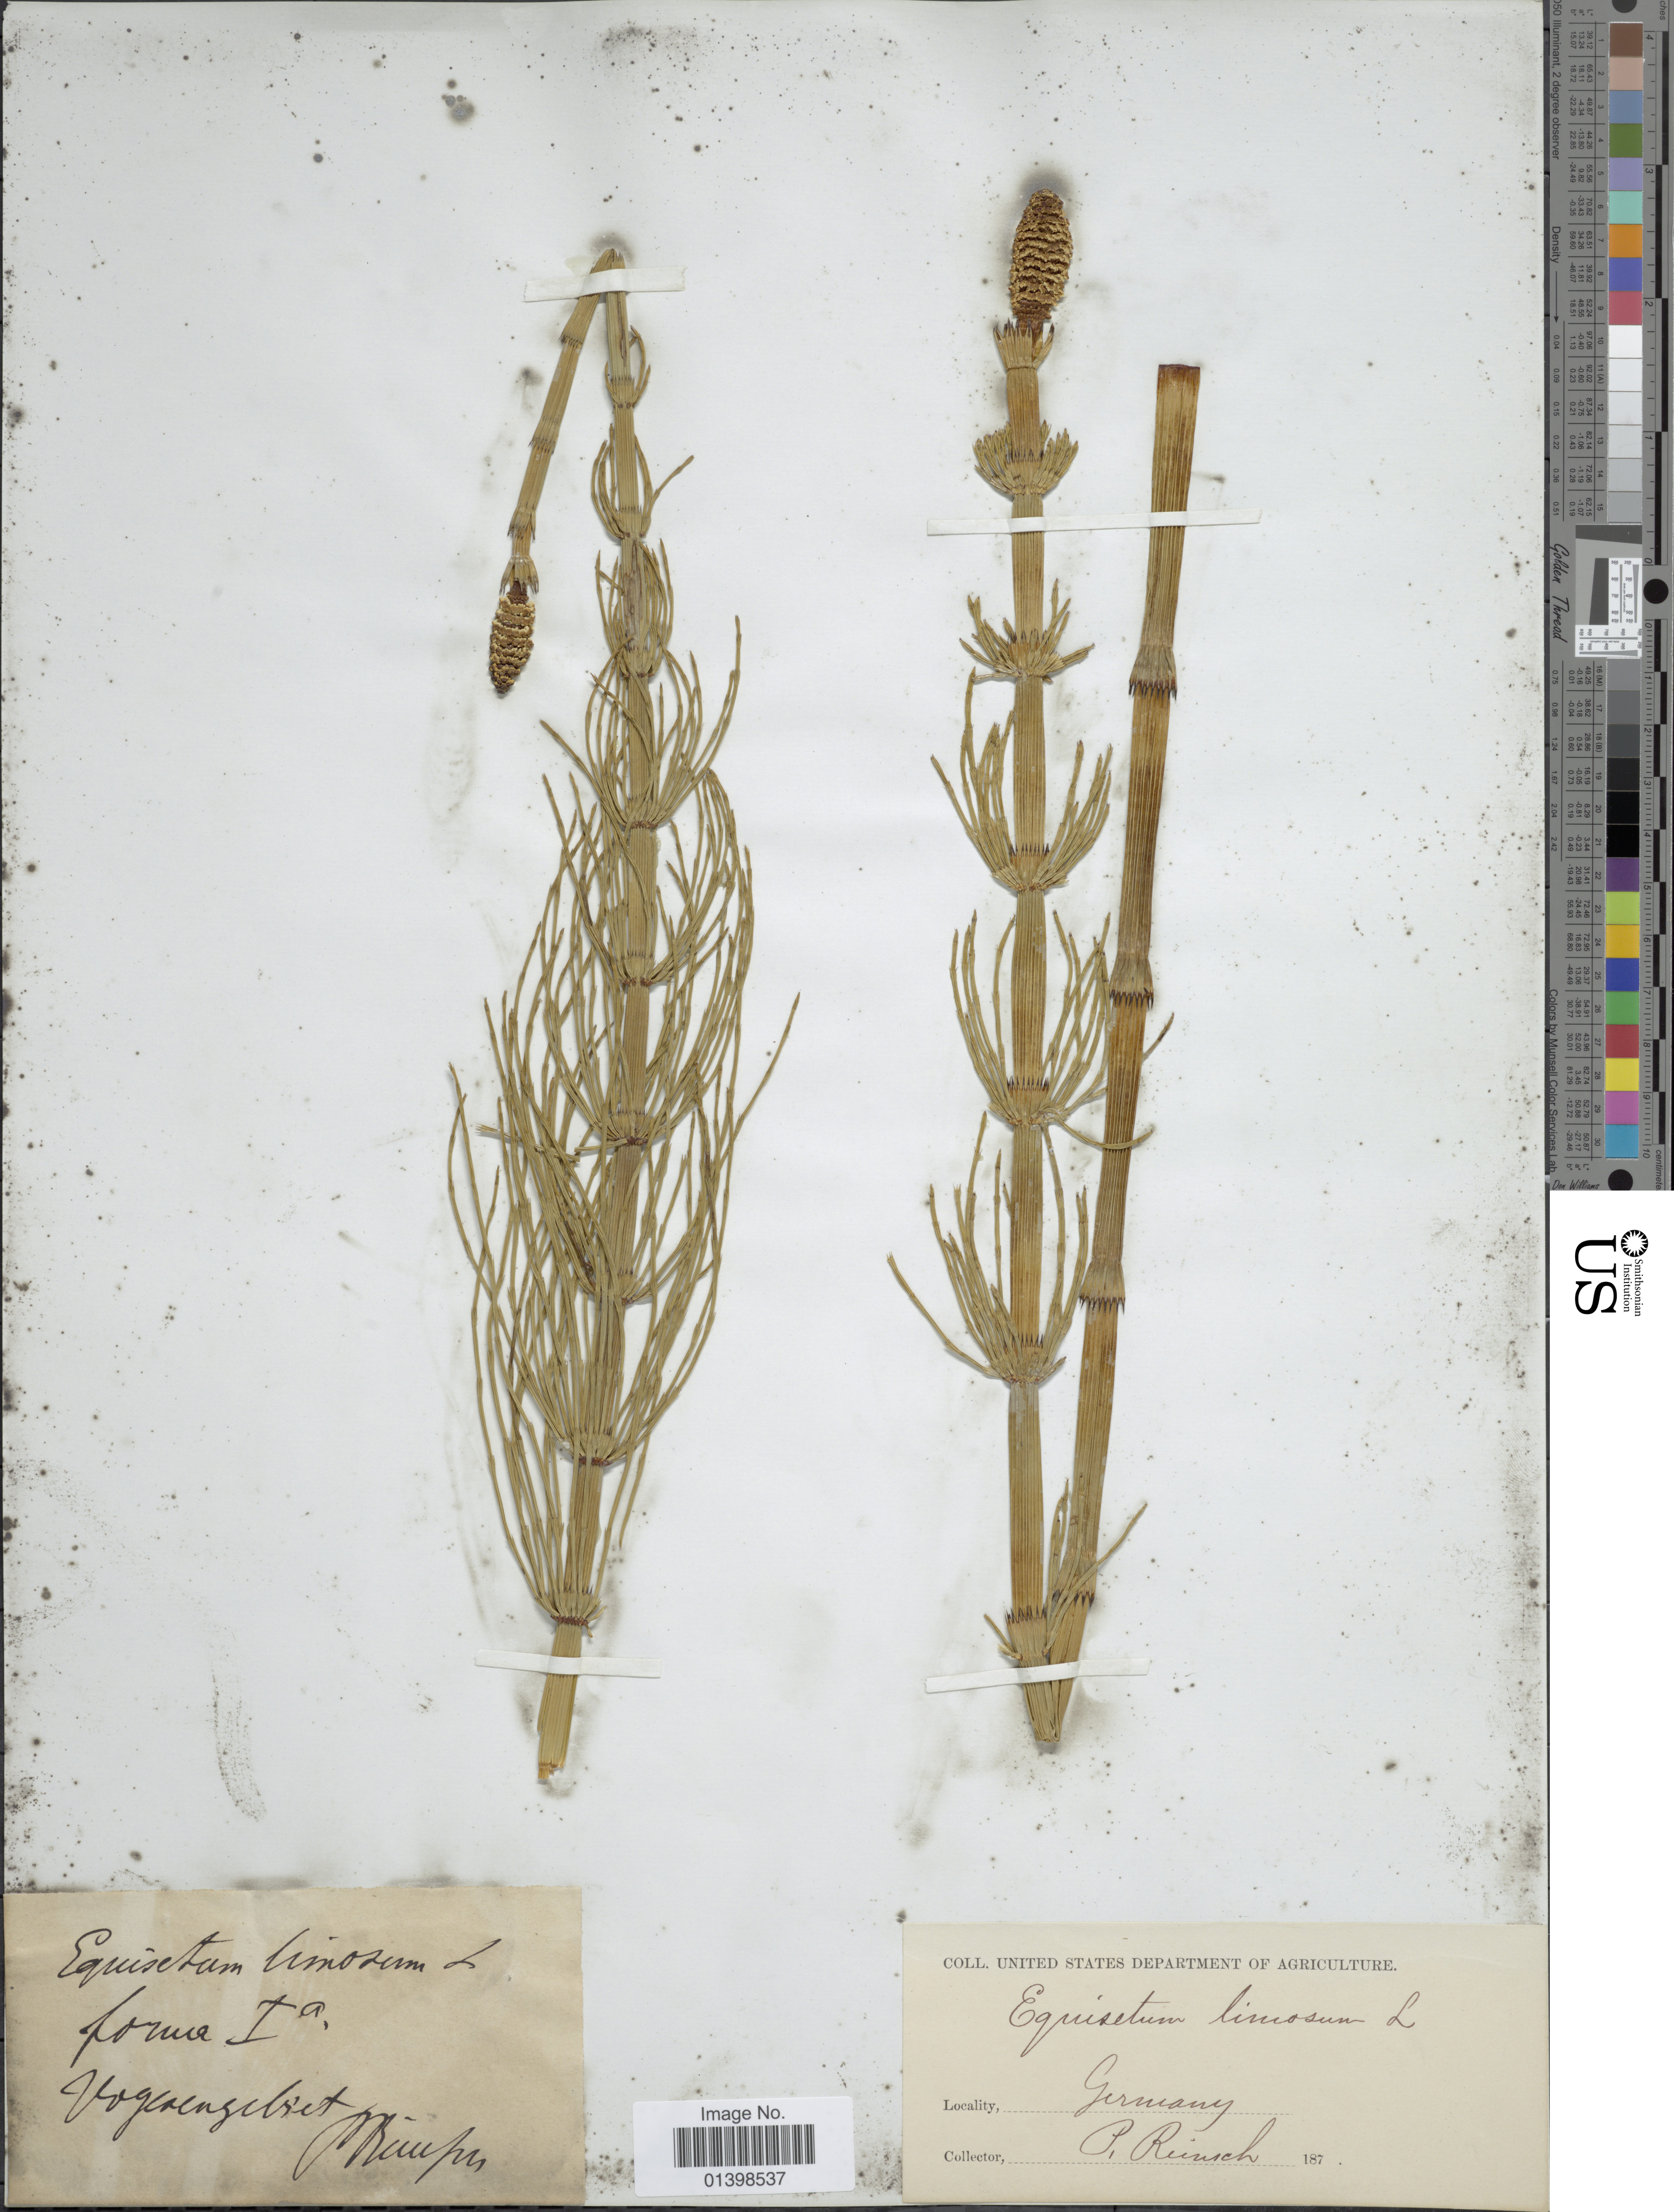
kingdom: Plantae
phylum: Tracheophyta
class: Polypodiopsida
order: Equisetales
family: Equisetaceae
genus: Equisetum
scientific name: Equisetum fluviatile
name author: L.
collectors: P.F. Reinsch (herbarium)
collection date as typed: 187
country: Germany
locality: Vogangsgebiet [interpreted]